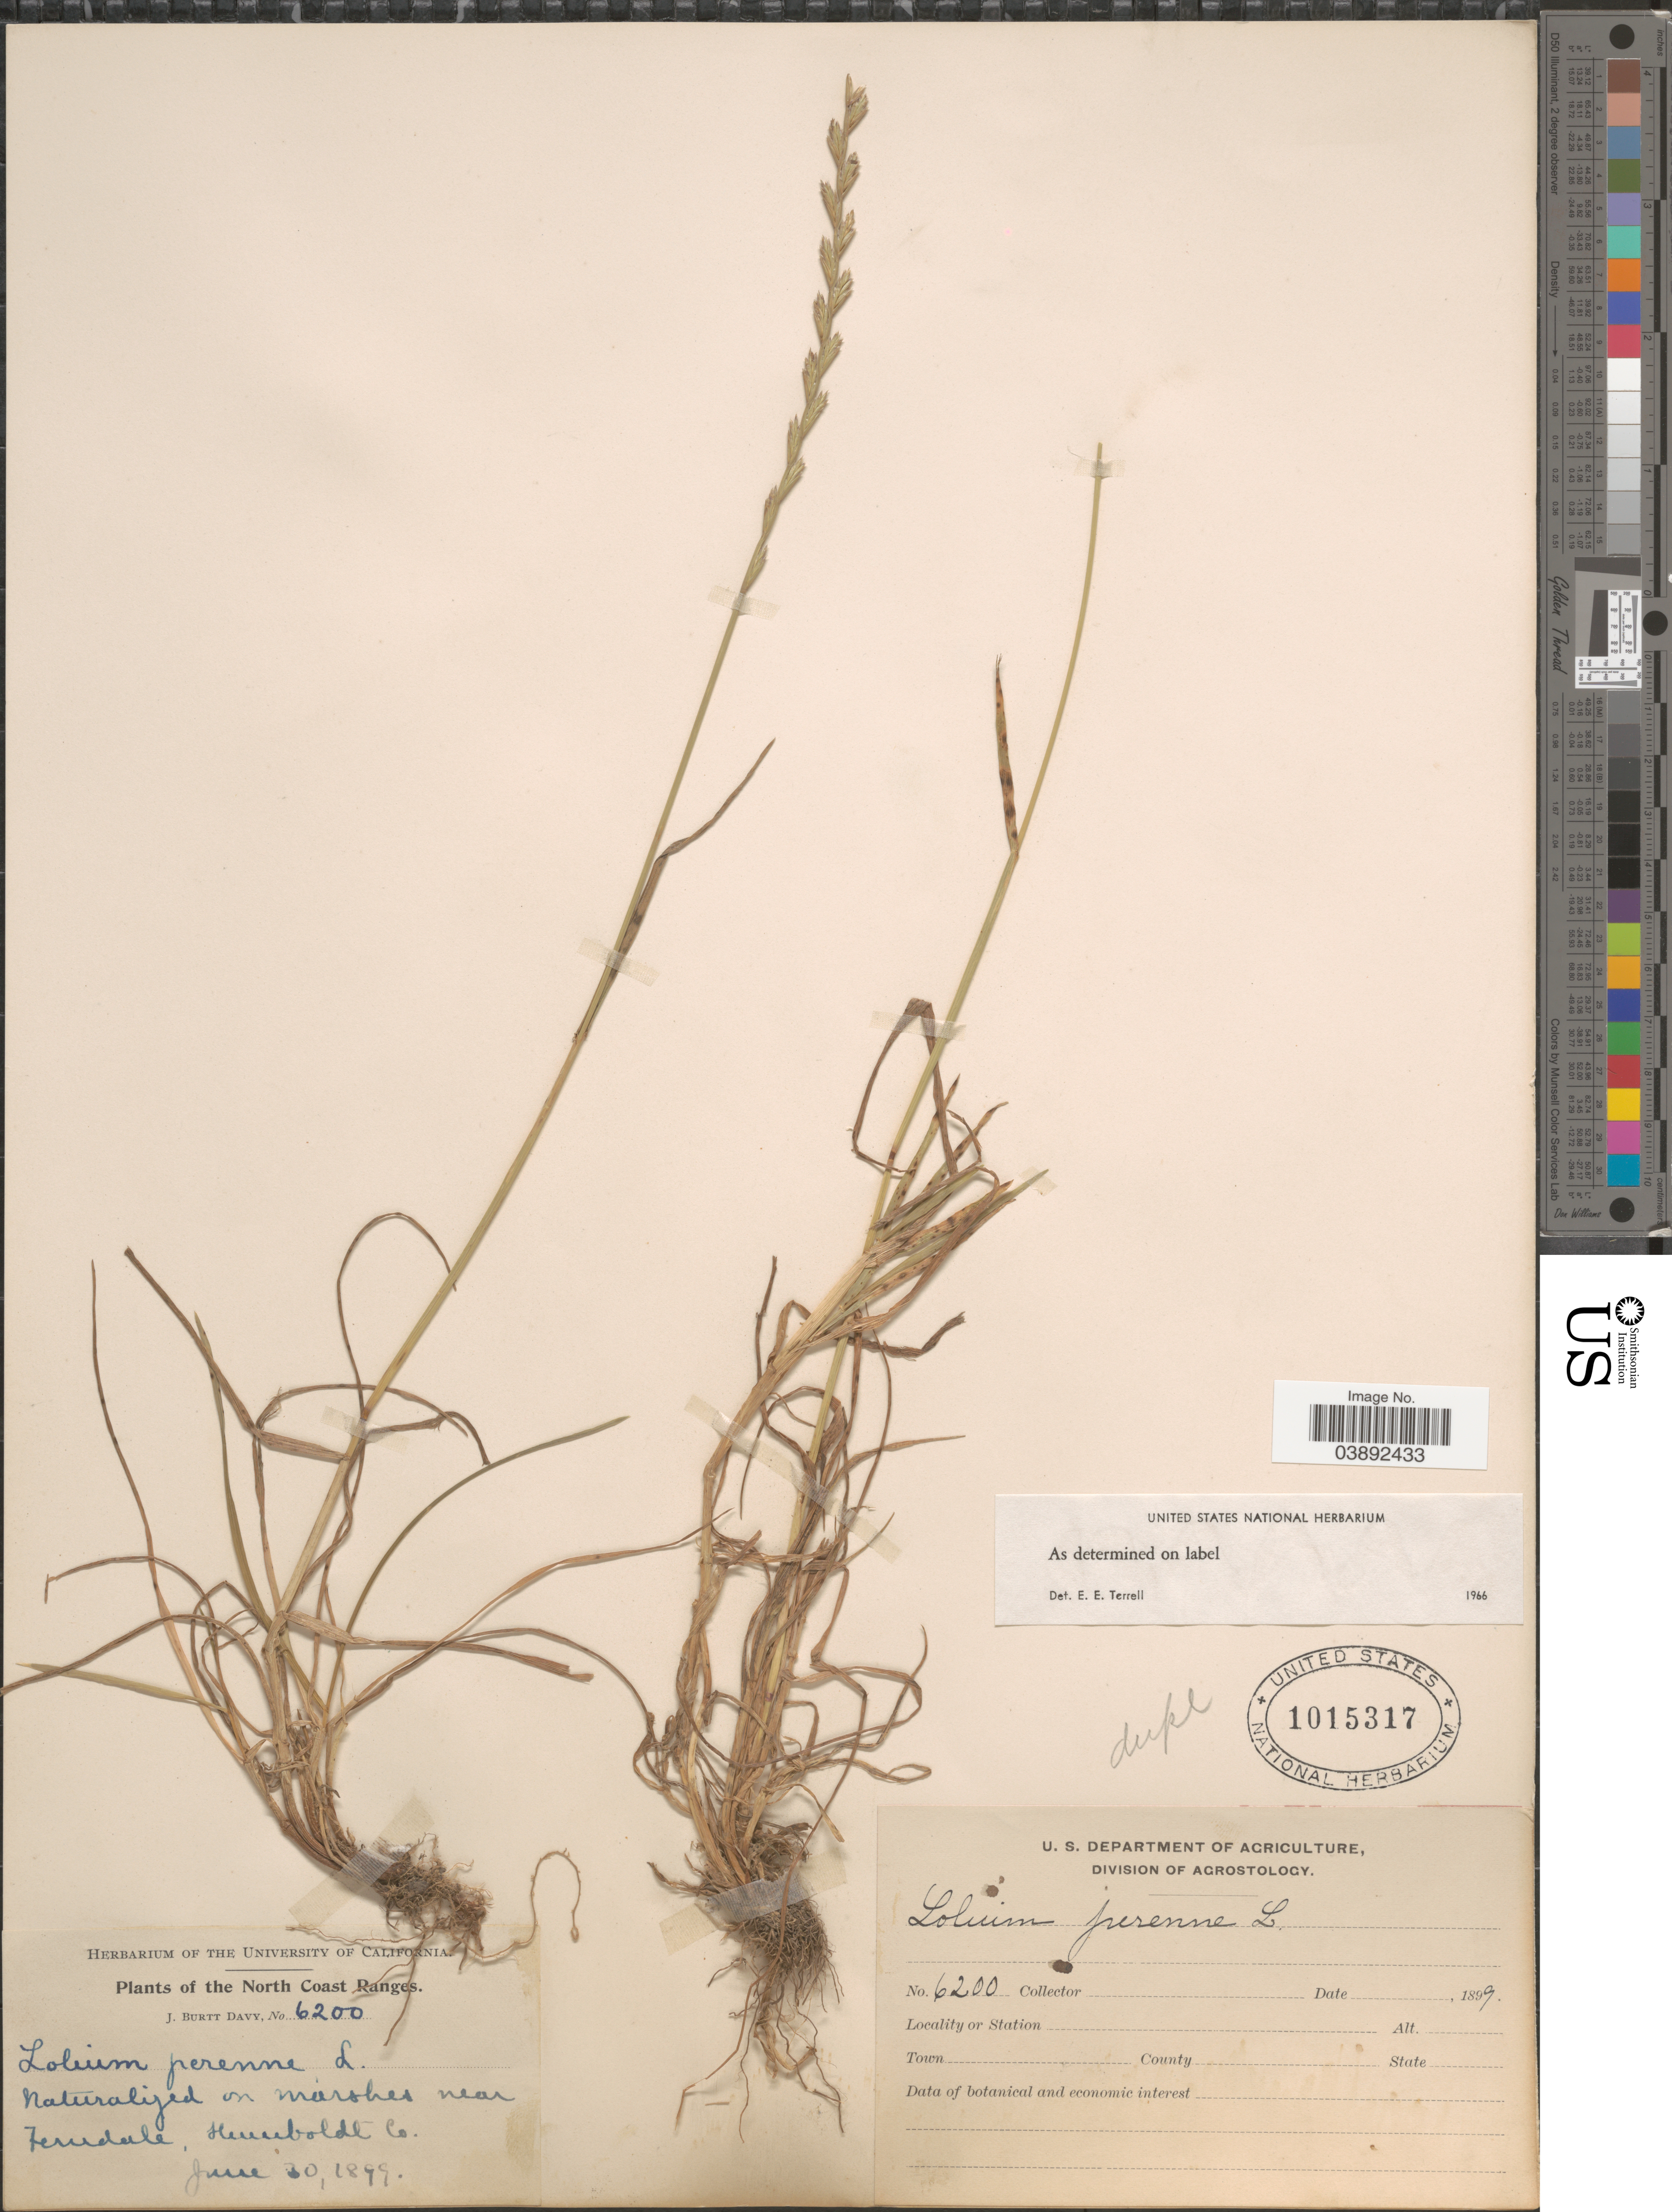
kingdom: Plantae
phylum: Tracheophyta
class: Liliopsida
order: Poales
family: Poaceae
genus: Lolium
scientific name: Lolium perenne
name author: L.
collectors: J. Burtt Davy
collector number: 6200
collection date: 1899-06-30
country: United States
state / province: California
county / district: Humboldt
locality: The North Coast Ranges. Near Ferndale, Humboldt Co.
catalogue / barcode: US 1015317